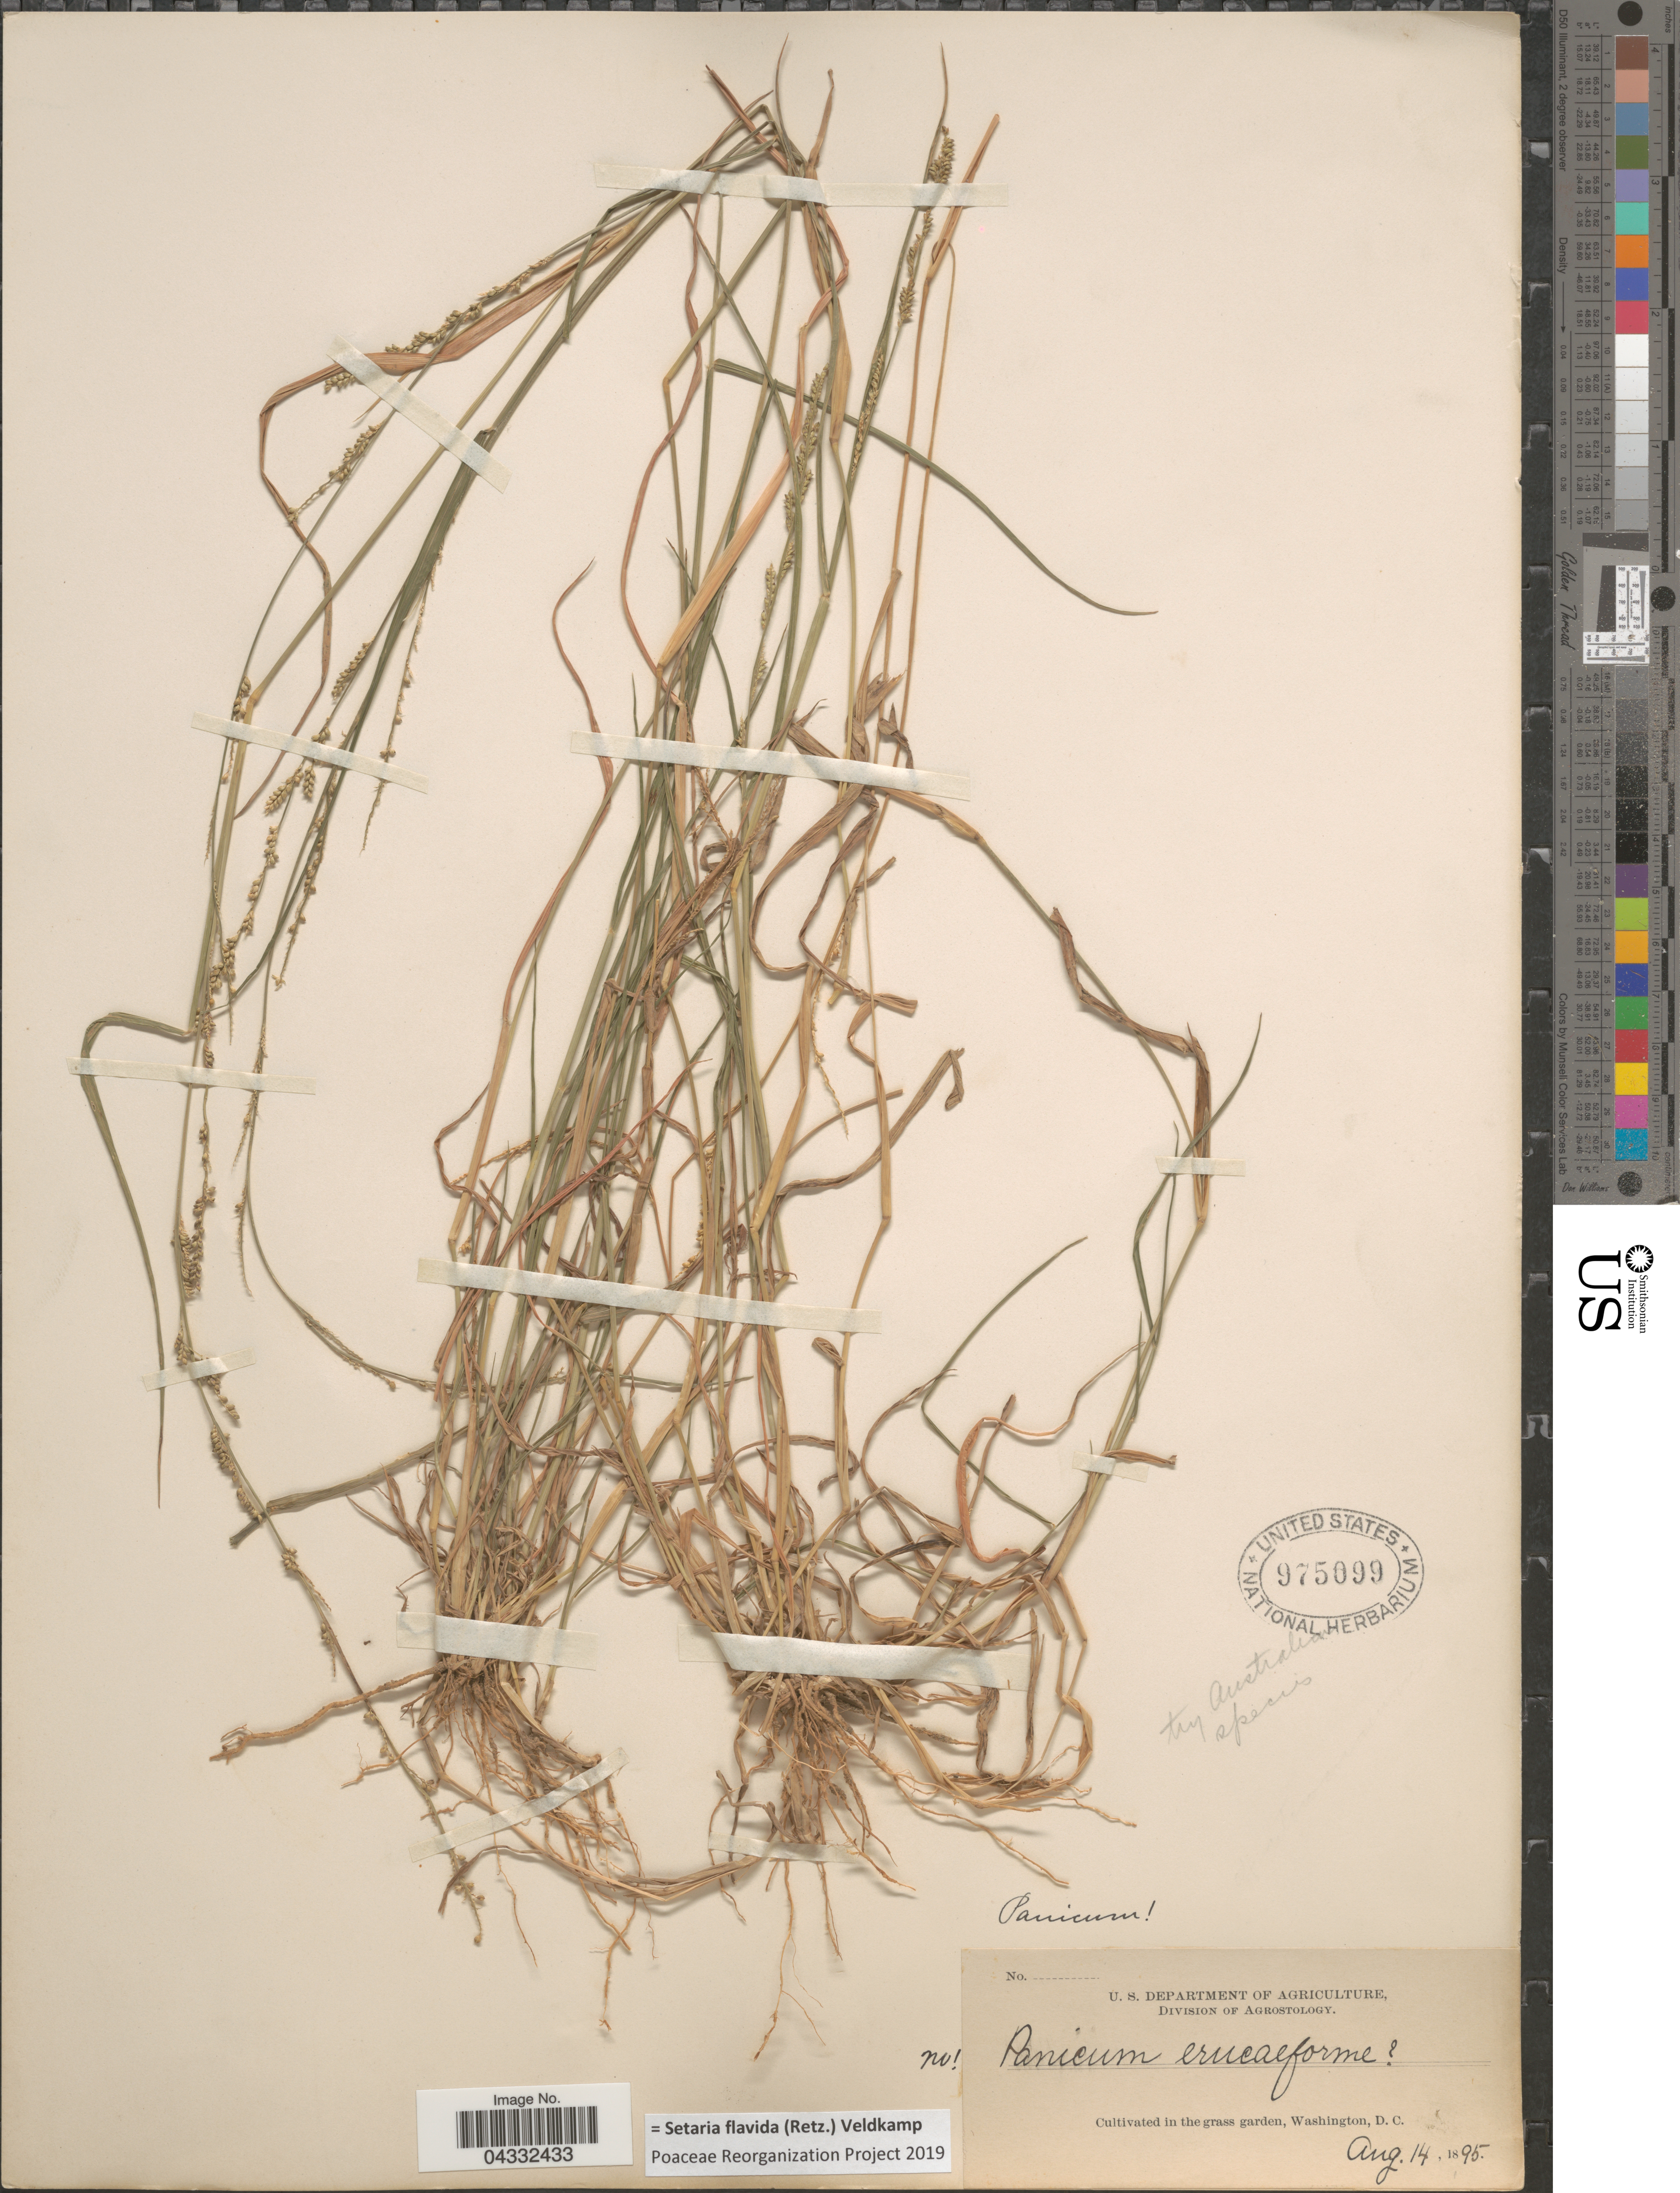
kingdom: Plantae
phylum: Tracheophyta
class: Liliopsida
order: Poales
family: Poaceae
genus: Setaria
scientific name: Setaria flavida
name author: (Retz.) Veldkamp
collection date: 1895-08-14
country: United States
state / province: District of Columbia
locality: In the grass garden, Washington, D. C.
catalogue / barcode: US 975099